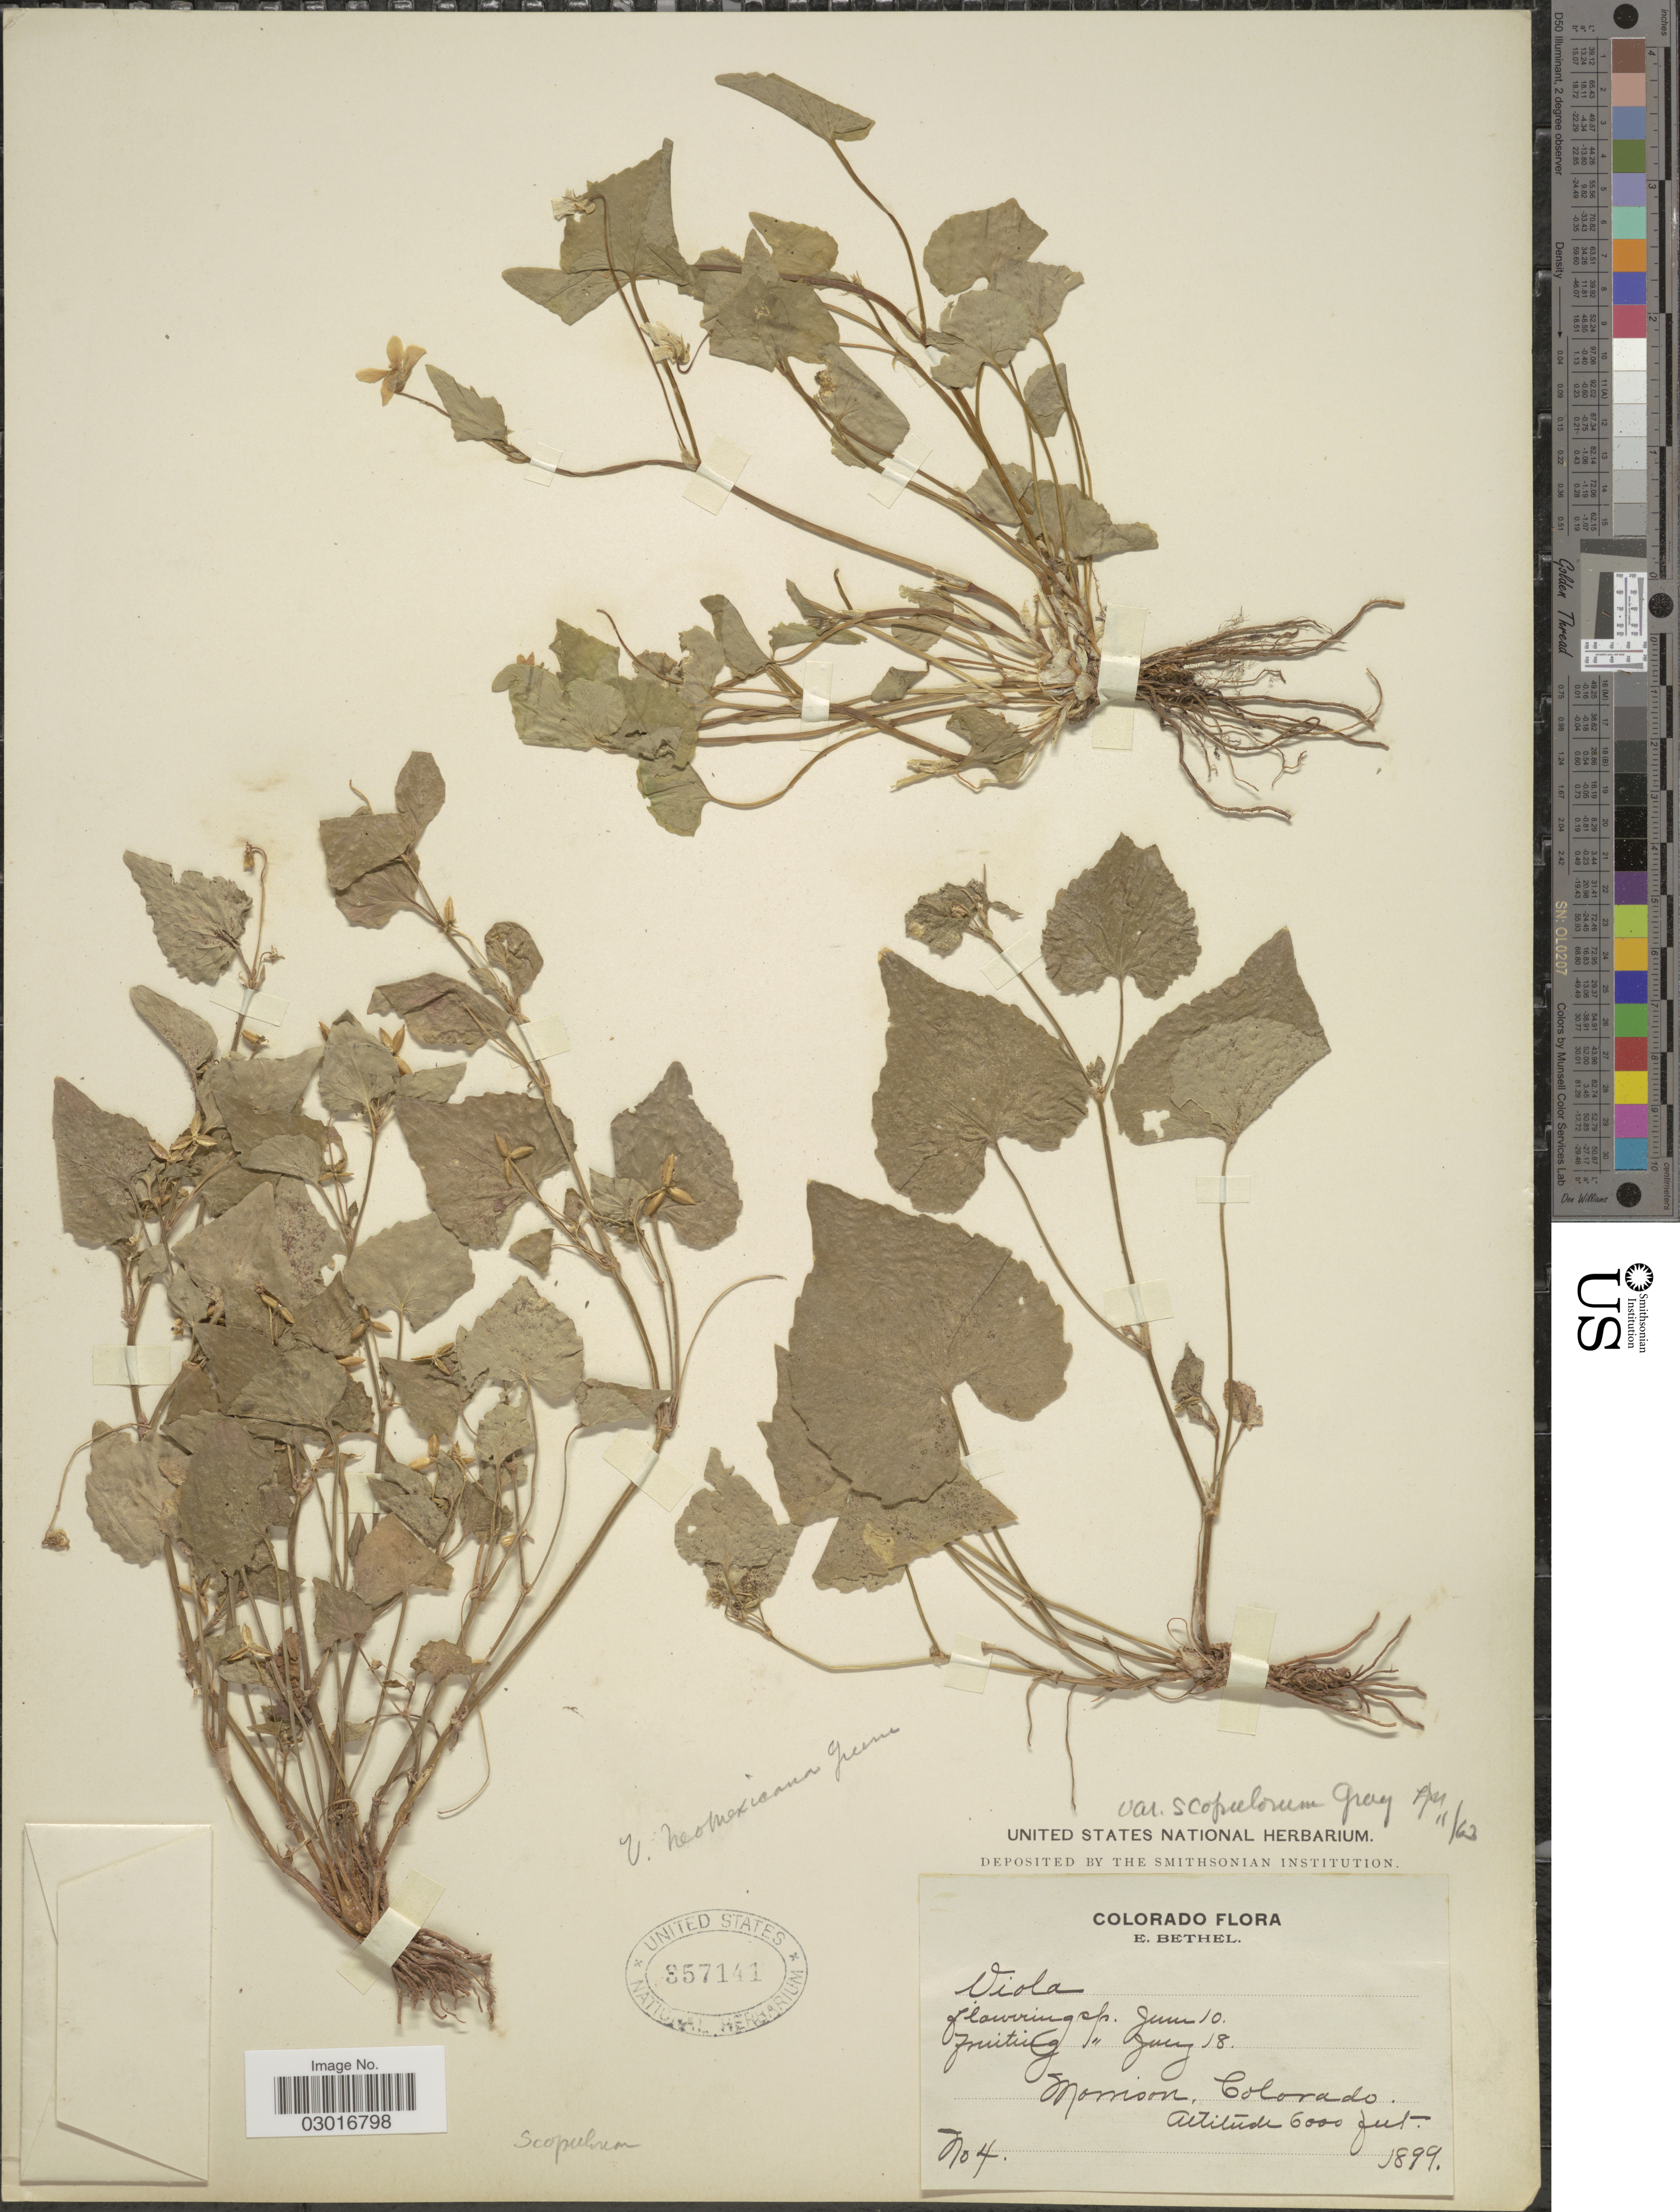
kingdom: Plantae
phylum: Tracheophyta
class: Magnoliopsida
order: Malpighiales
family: Violaceae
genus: Viola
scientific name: Viola scopulorum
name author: (A. Gray) Greene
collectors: E. Bethel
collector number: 4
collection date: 1899-06-10/1899-07-18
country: United States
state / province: Colorado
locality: Morrison.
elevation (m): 1829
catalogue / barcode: US 357141